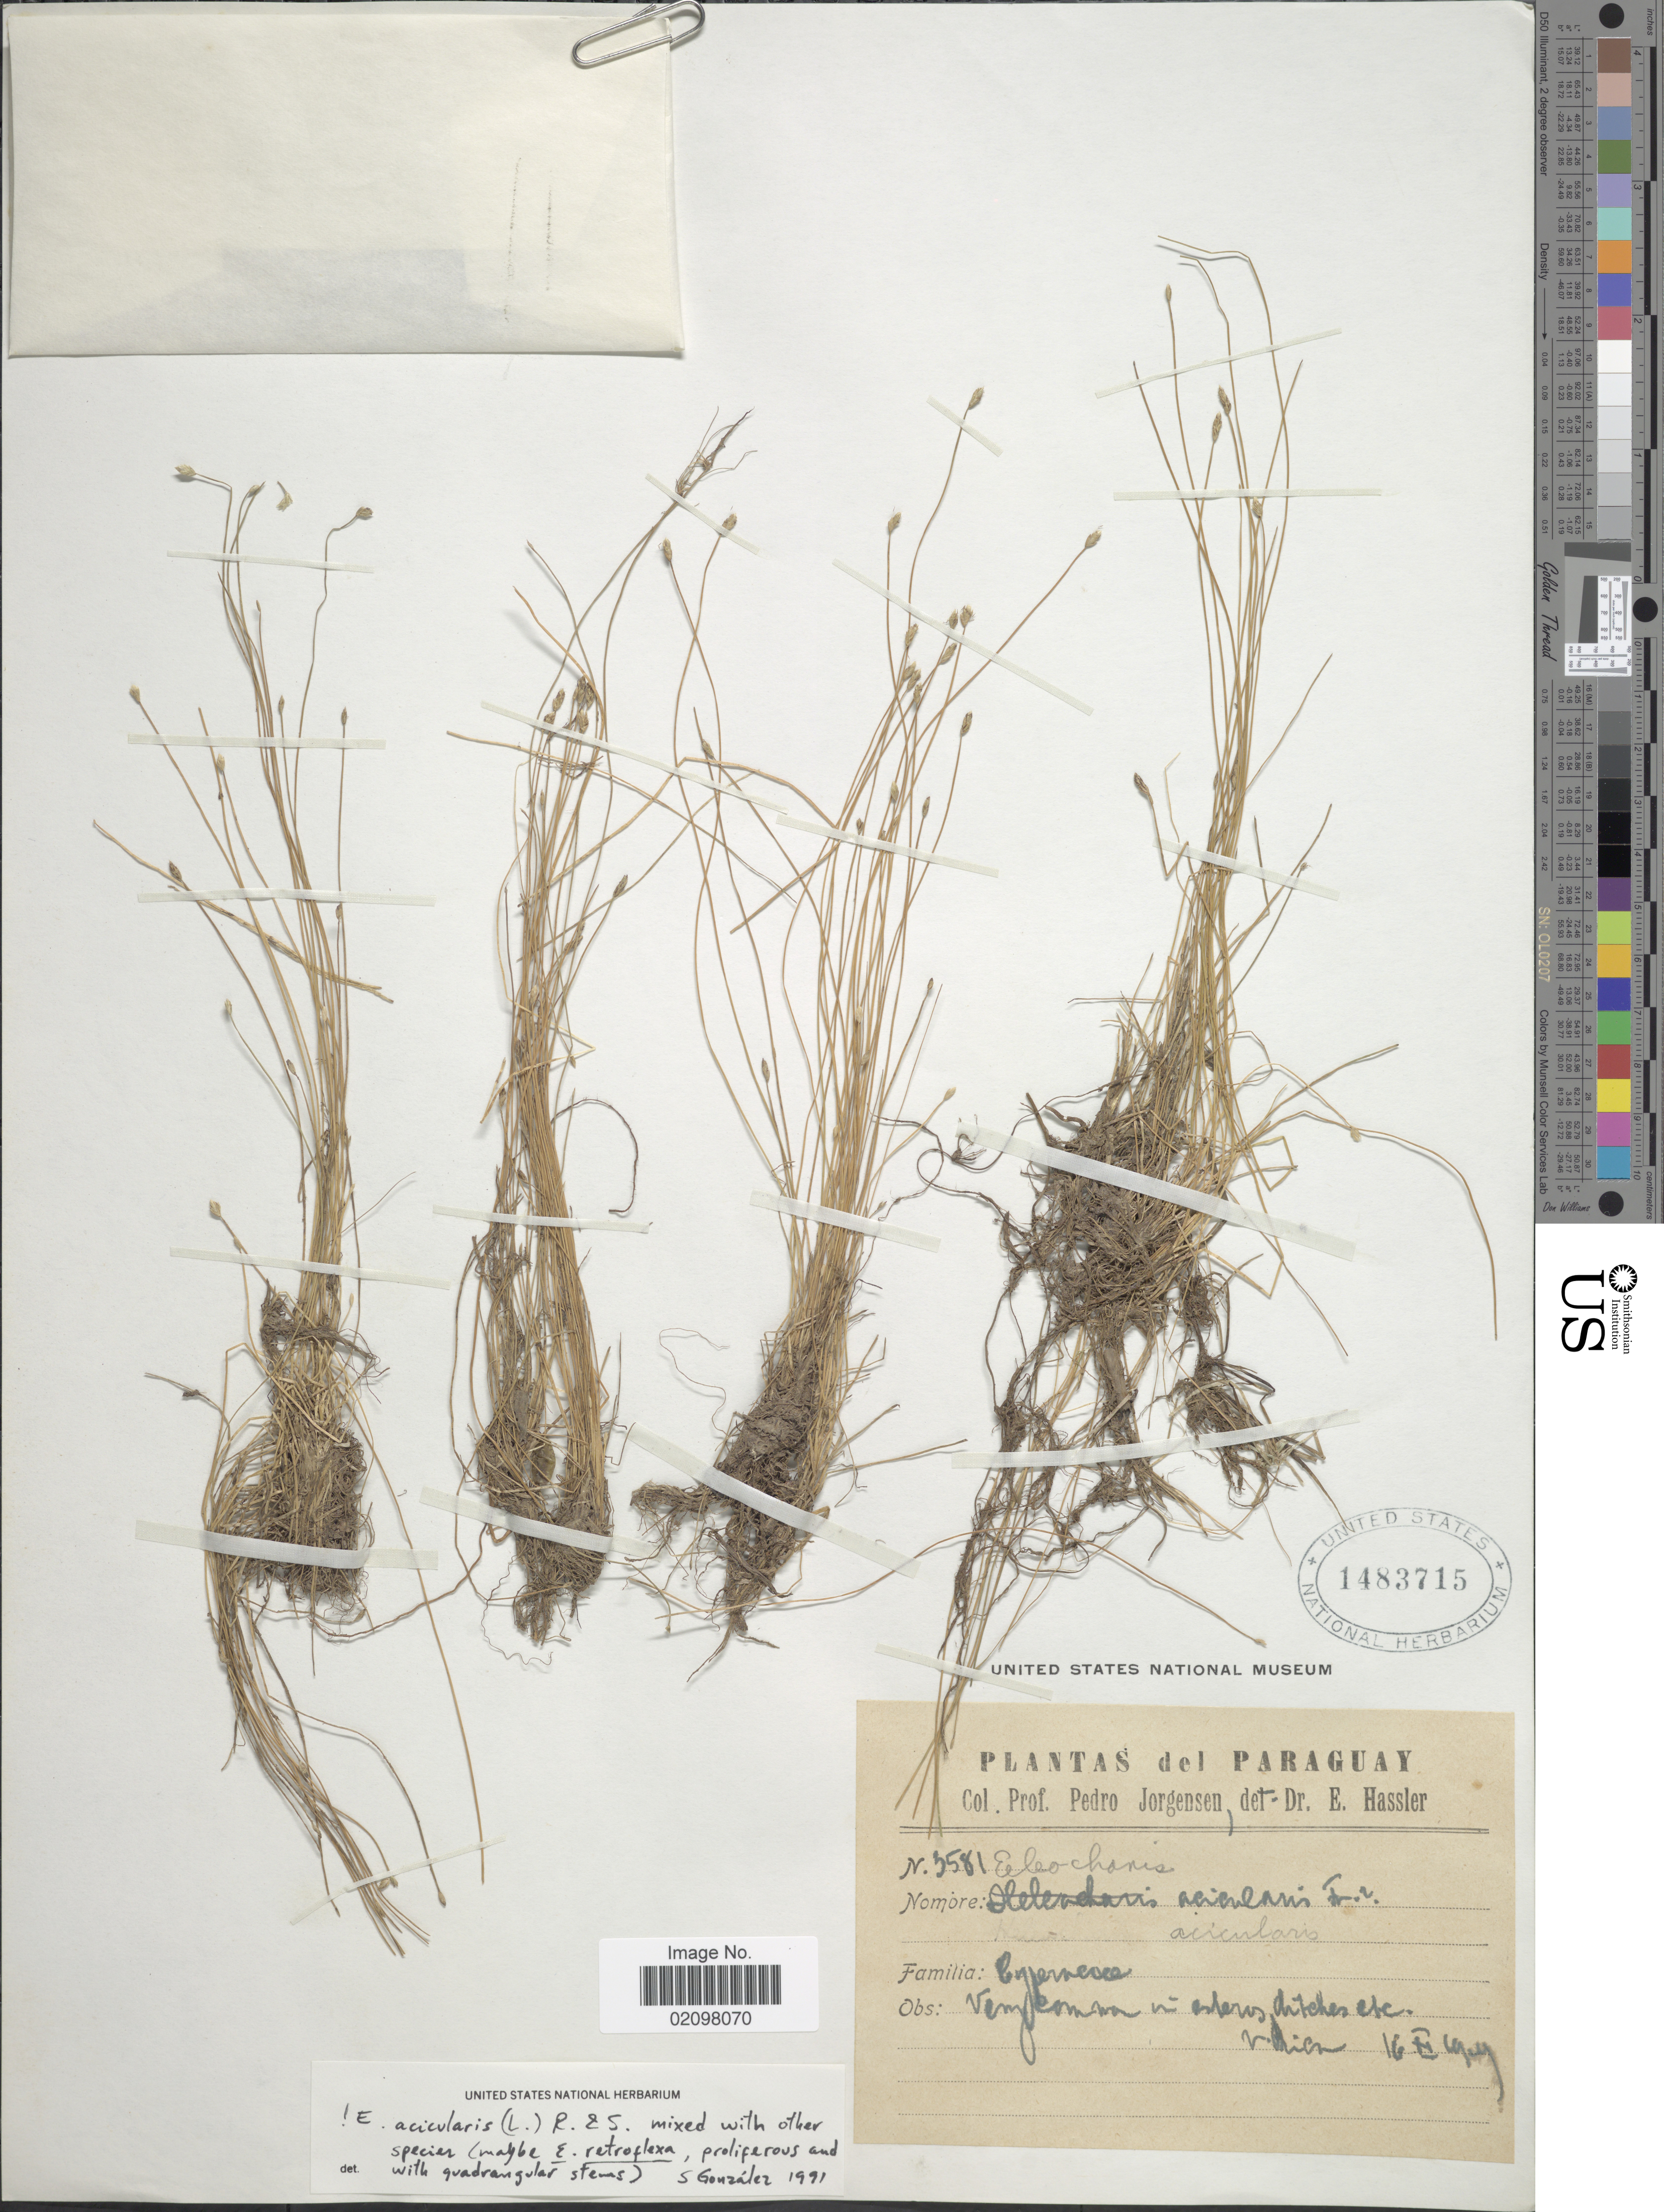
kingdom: Plantae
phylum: Tracheophyta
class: Liliopsida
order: Poales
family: Cyperaceae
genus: Eleocharis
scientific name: Eleocharis acicularis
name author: (L.) Roem. & Schult.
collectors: P. Jörgensen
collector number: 3581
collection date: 1919-11-16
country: Paraguay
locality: V. Rica.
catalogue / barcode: US 1483715